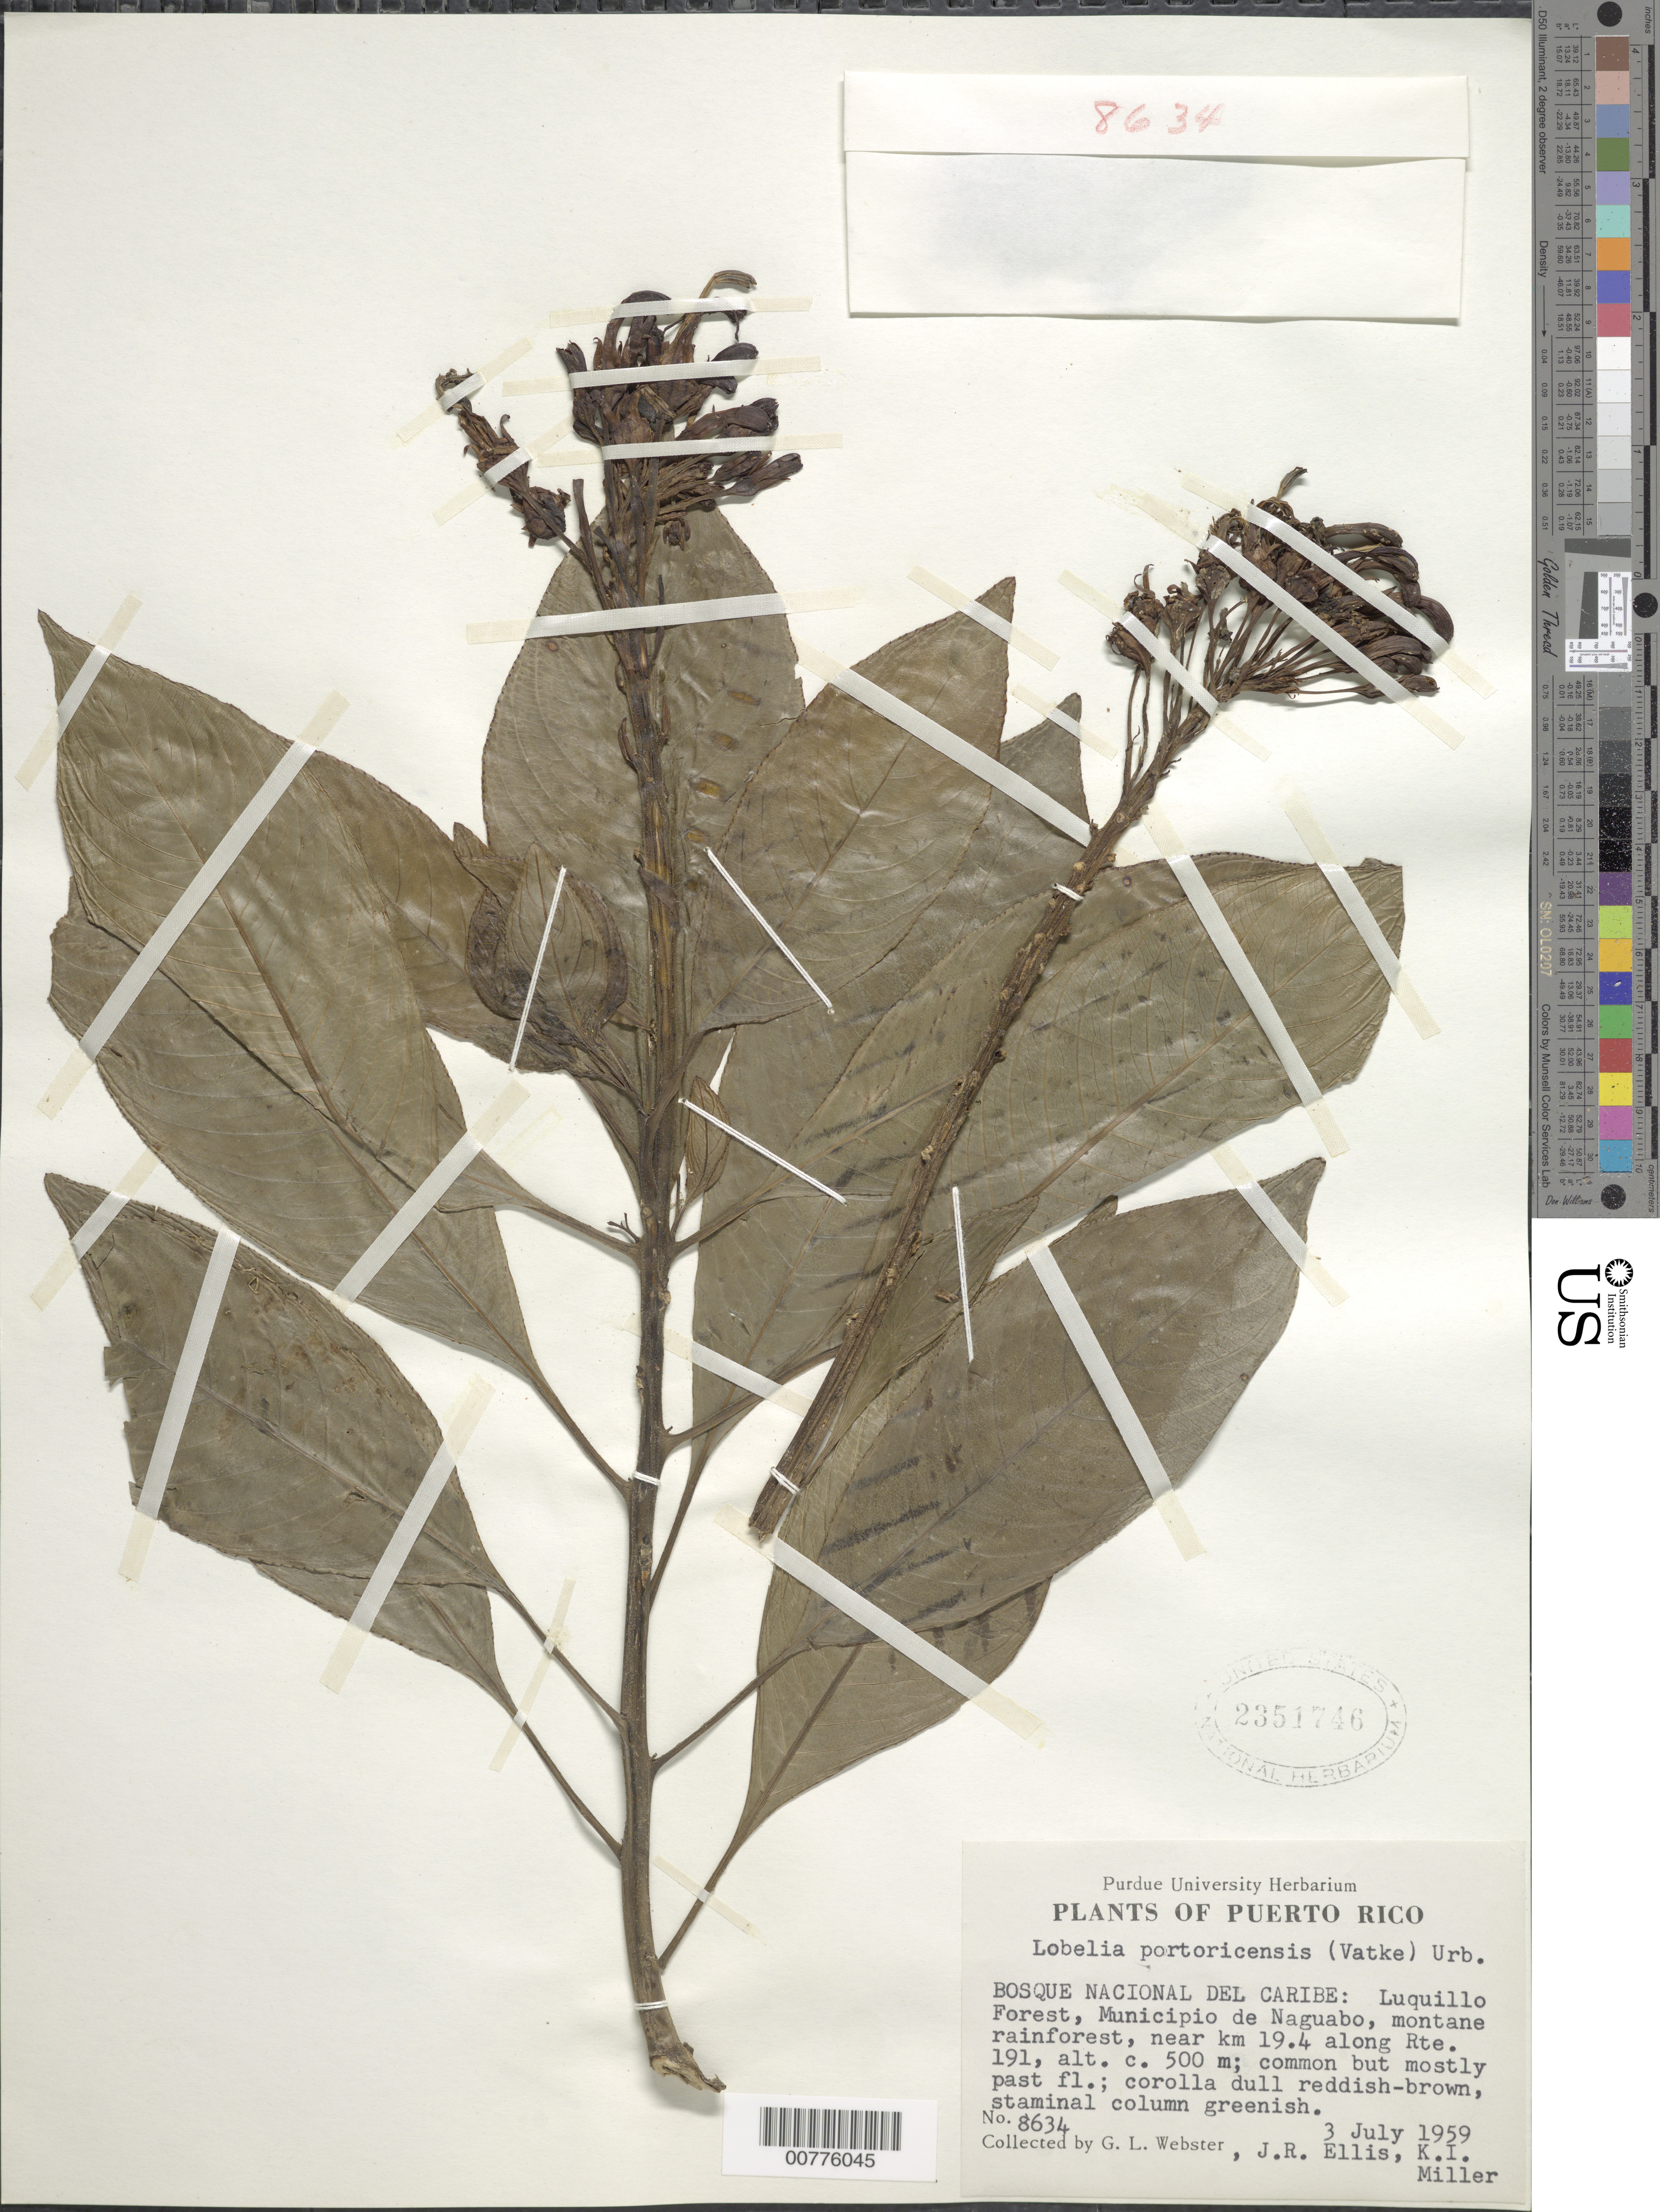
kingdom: Plantae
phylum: Tracheophyta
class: Magnoliopsida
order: Asterales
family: Campanulaceae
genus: Lobelia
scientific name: Lobelia portoricensis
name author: (Vatke) Urb.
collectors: G. L. Webster, J. R. Ellis & K. I. Miller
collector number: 8634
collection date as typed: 03 Jul 1959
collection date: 1959-07-03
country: Puerto Rico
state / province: Naguabo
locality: Bosque Nacional del Caribe: Luquillo Forest, Municipio de Naguabo. Near Km 19.4 along Rte. 191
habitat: Montane rainforest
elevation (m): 500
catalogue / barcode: US 2351746